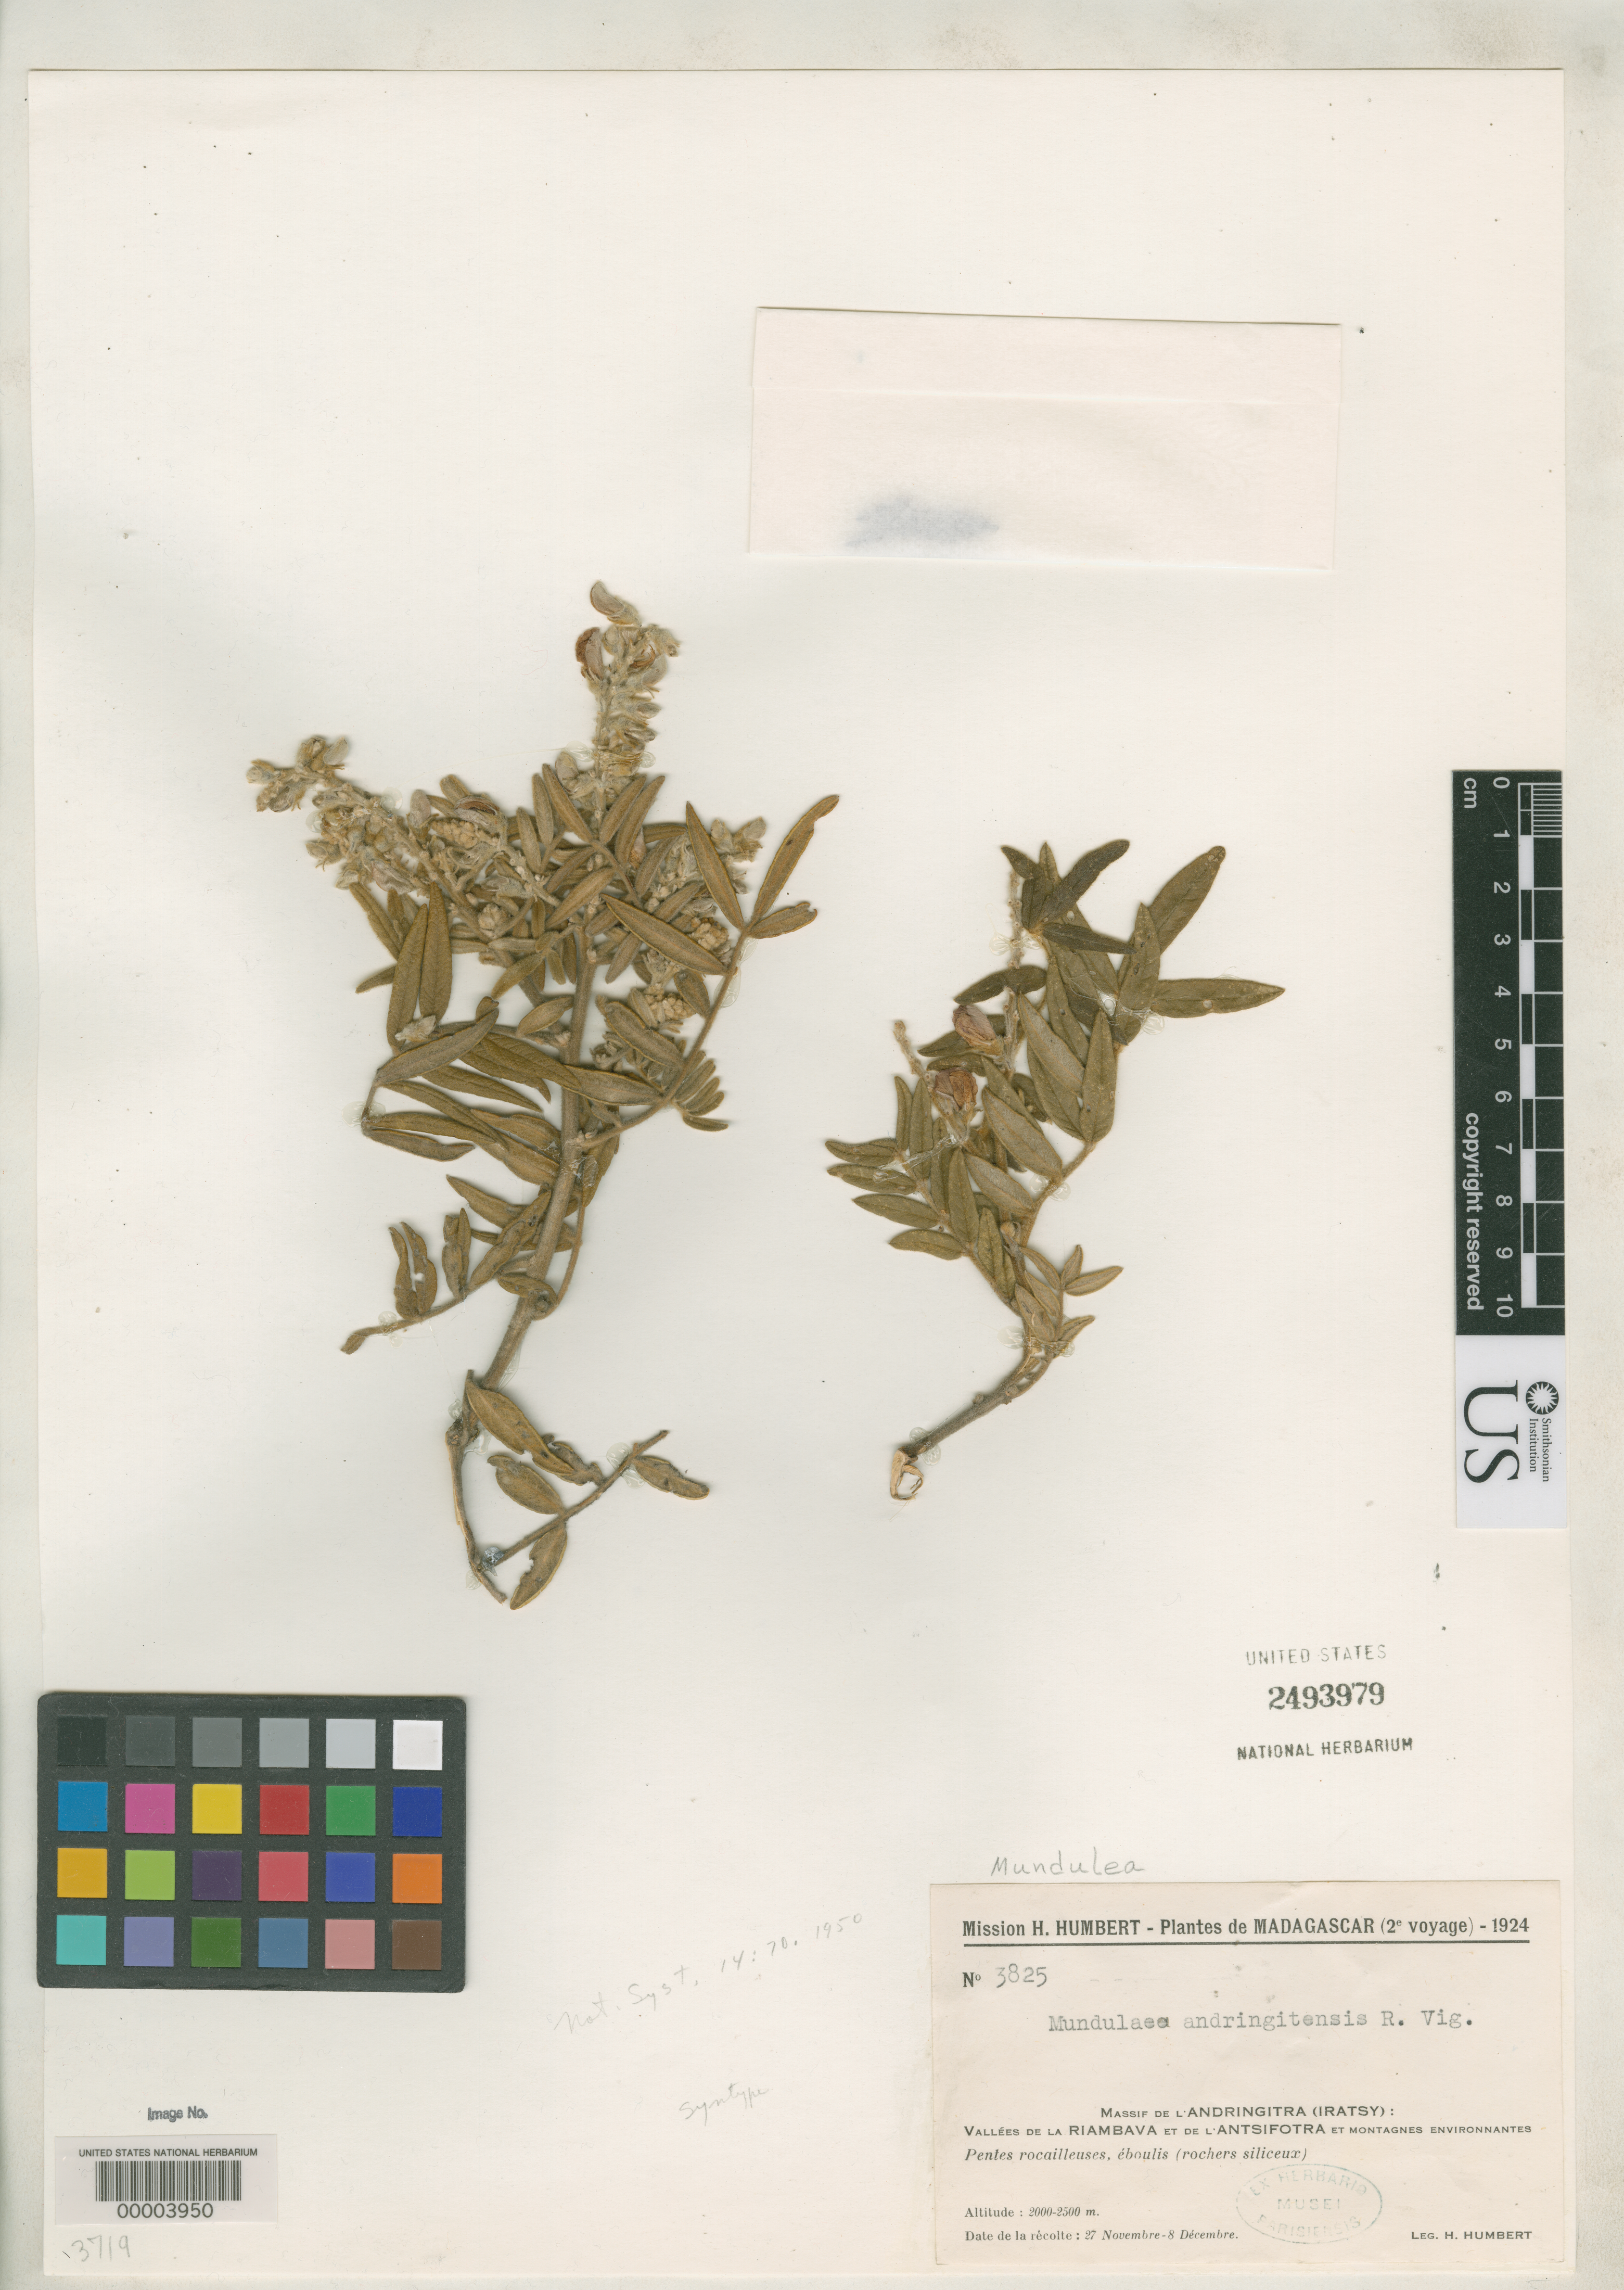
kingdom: Plantae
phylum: Tracheophyta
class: Magnoliopsida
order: Fabales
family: Fabaceae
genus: Mundulea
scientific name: Mundulea andringitrensis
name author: R. Vig.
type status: Isosyntype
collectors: H. Humbert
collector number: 3825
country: Madagascar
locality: Andringitra Mts.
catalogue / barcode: US 2493979